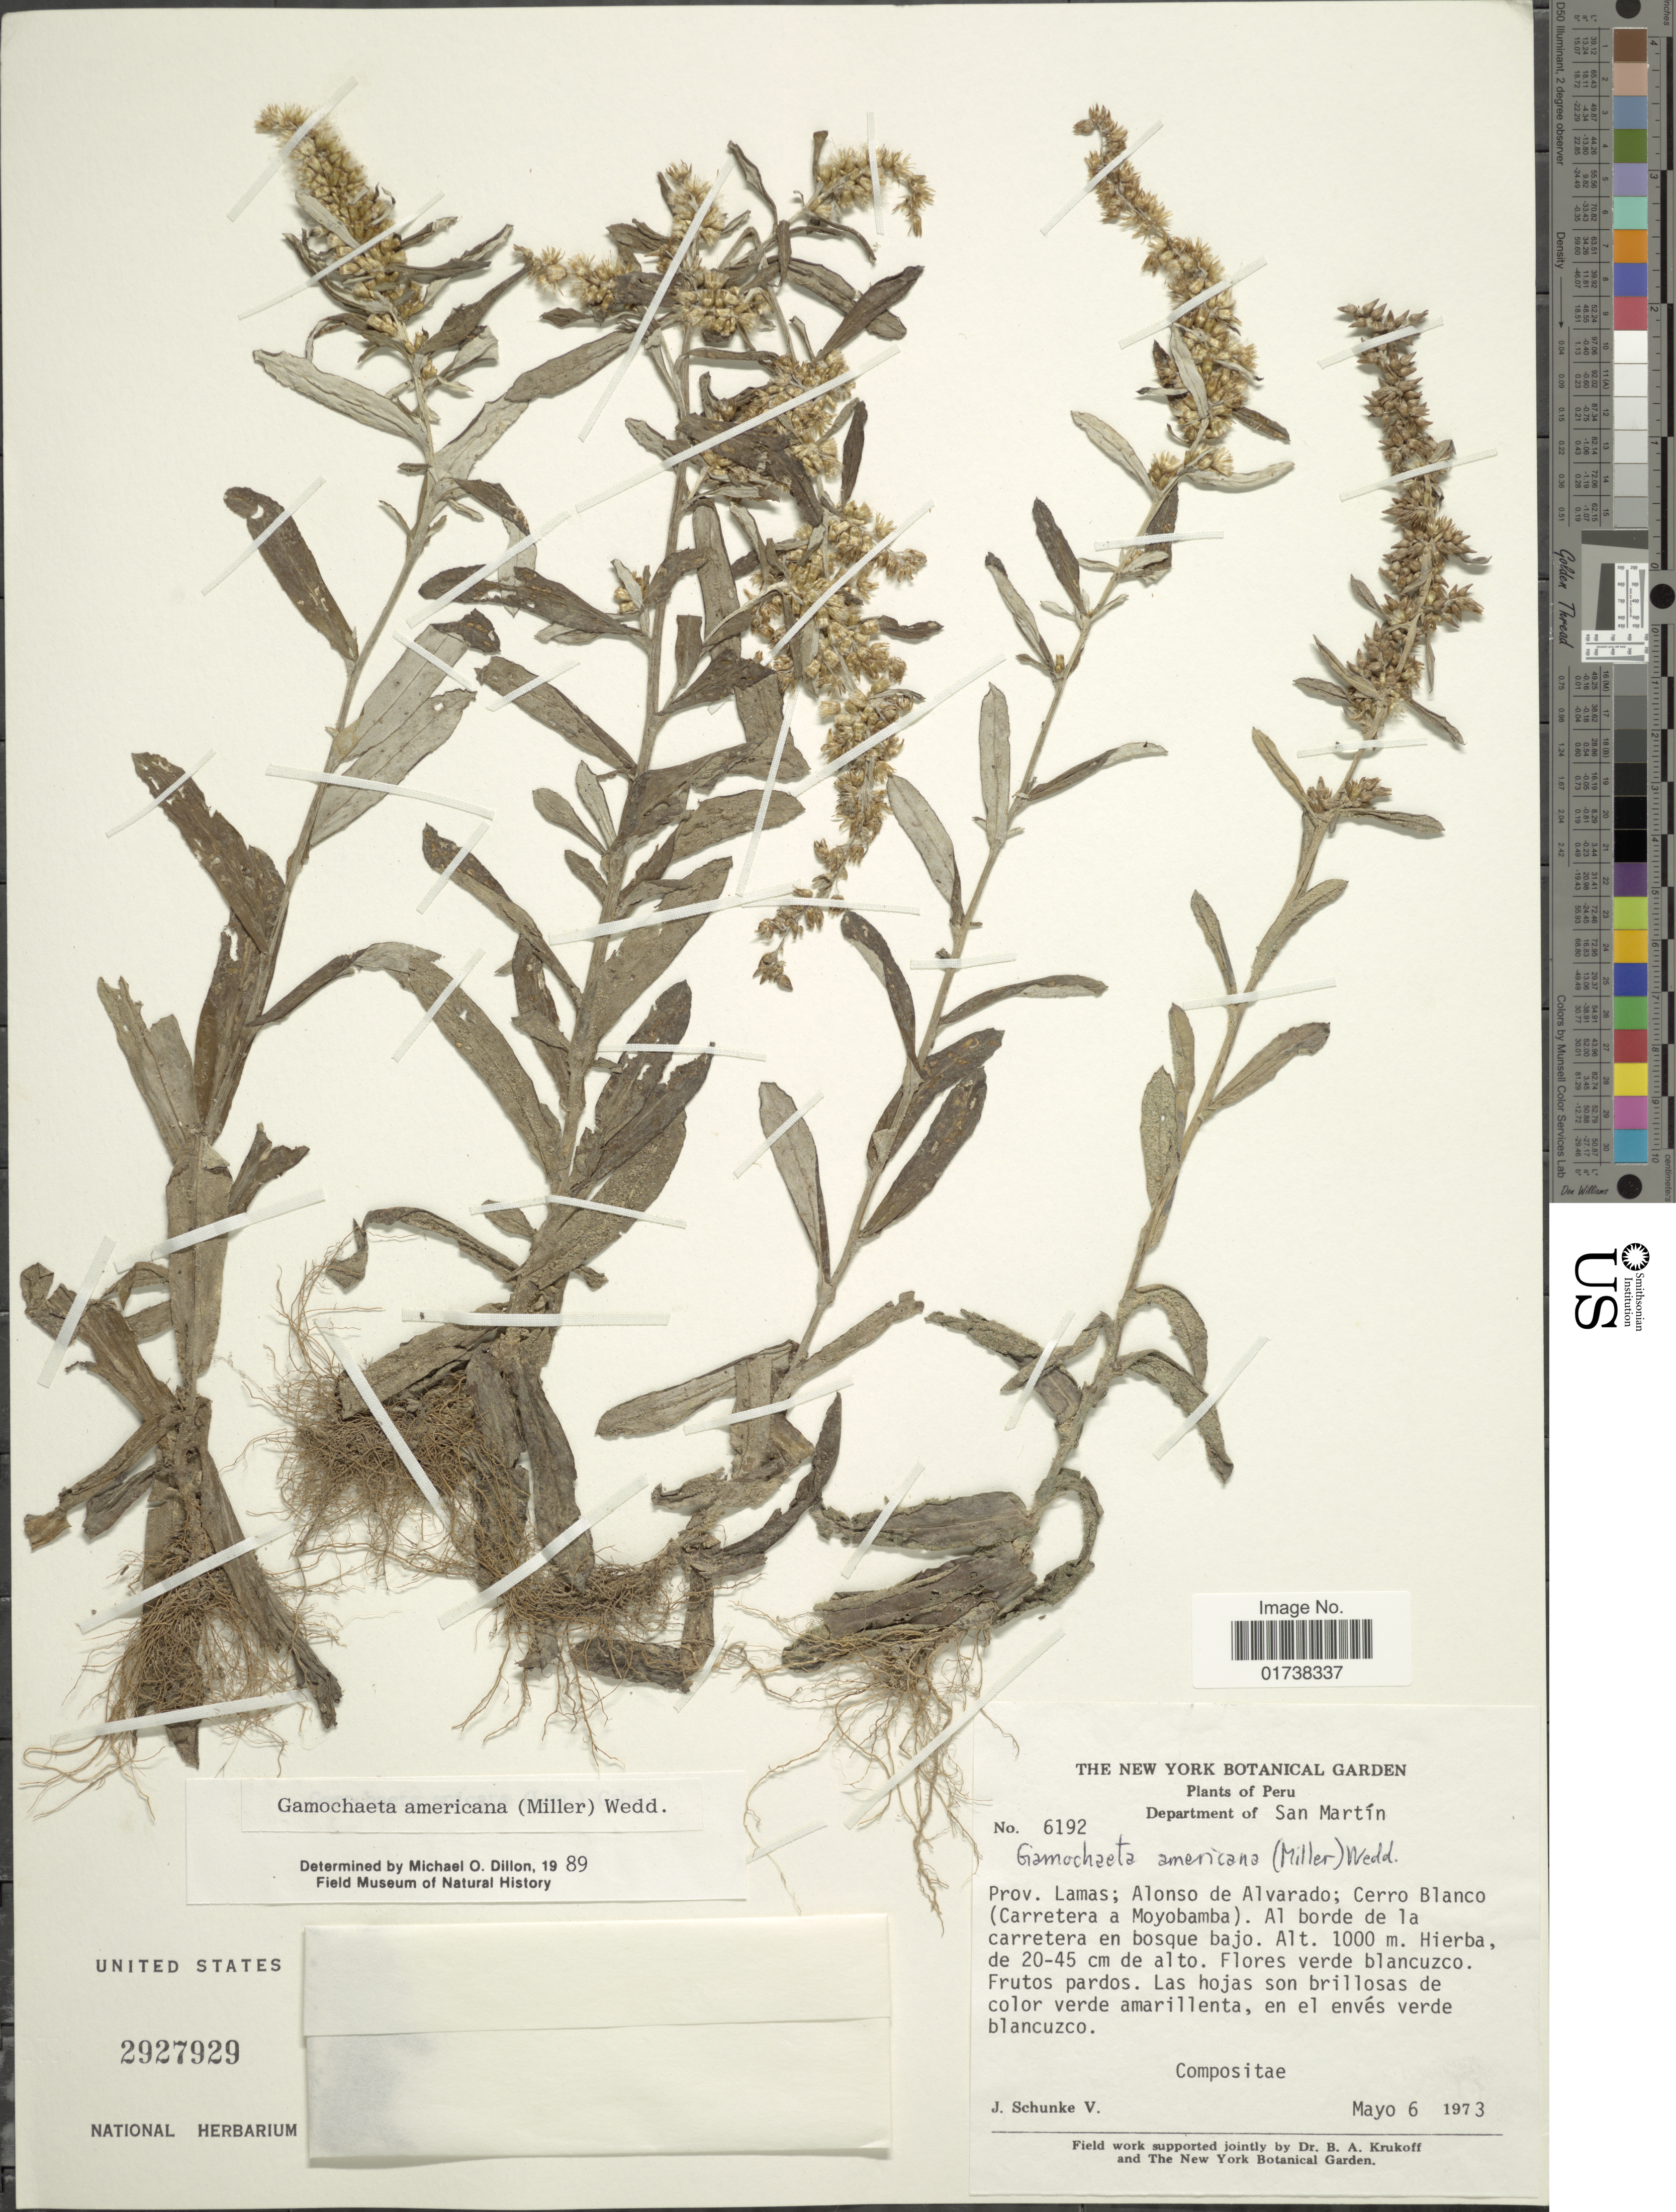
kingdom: Plantae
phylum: Tracheophyta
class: Magnoliopsida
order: Asterales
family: Asteraceae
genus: Gamochaeta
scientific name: Gamochaeta americana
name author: (Mill.) Wedd.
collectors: J. Schunke Vigo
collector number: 6192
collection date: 1973-05-06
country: Peru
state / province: San Martín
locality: Department of San Martin, Prov. Lamas; Alonso de Alvarado; Cerro Blanco (Carretera a Moyobamba), Al borde de la carretera en bosque bajo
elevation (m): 1000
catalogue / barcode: US 2927929